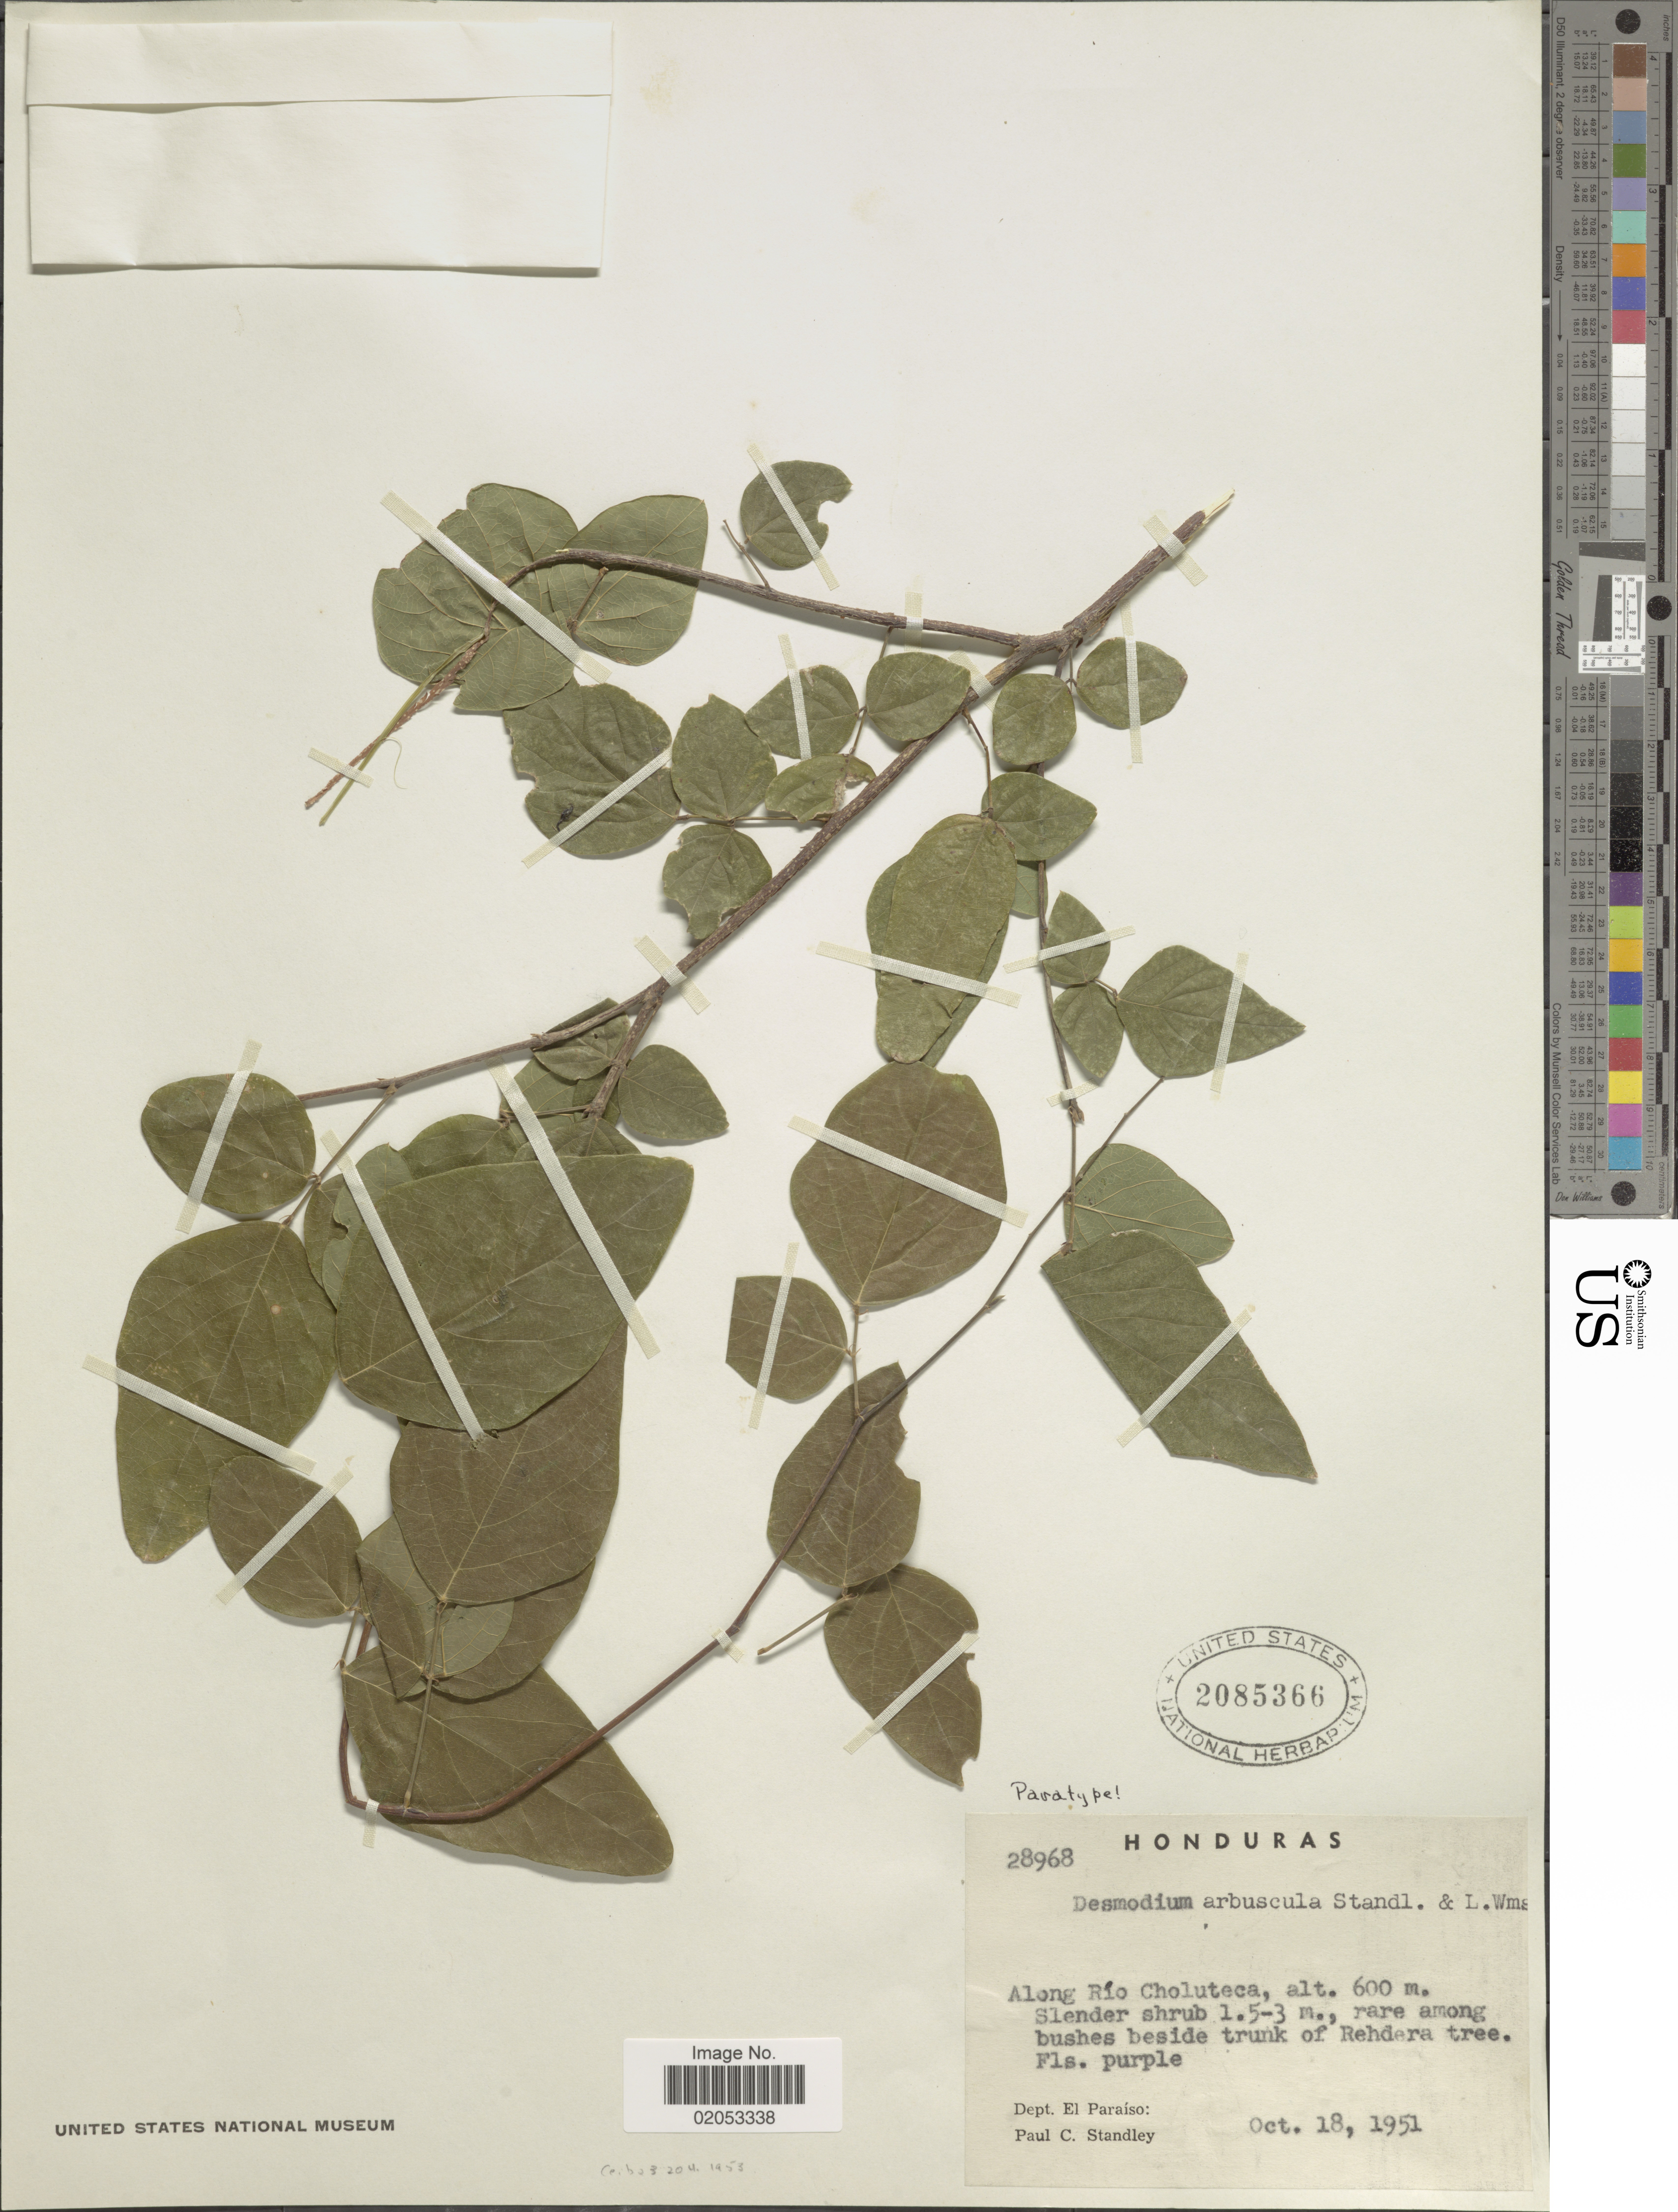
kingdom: Plantae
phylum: Tracheophyta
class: Magnoliopsida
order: Fabales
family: Fabaceae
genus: Desmodium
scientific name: Desmodium arbuscula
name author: Standl. & L.O. Williams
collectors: P. C. Standley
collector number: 28968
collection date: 1951-10-18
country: Honduras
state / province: El Paraíso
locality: Along Rio Choluteca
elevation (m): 600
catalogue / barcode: US 2085366